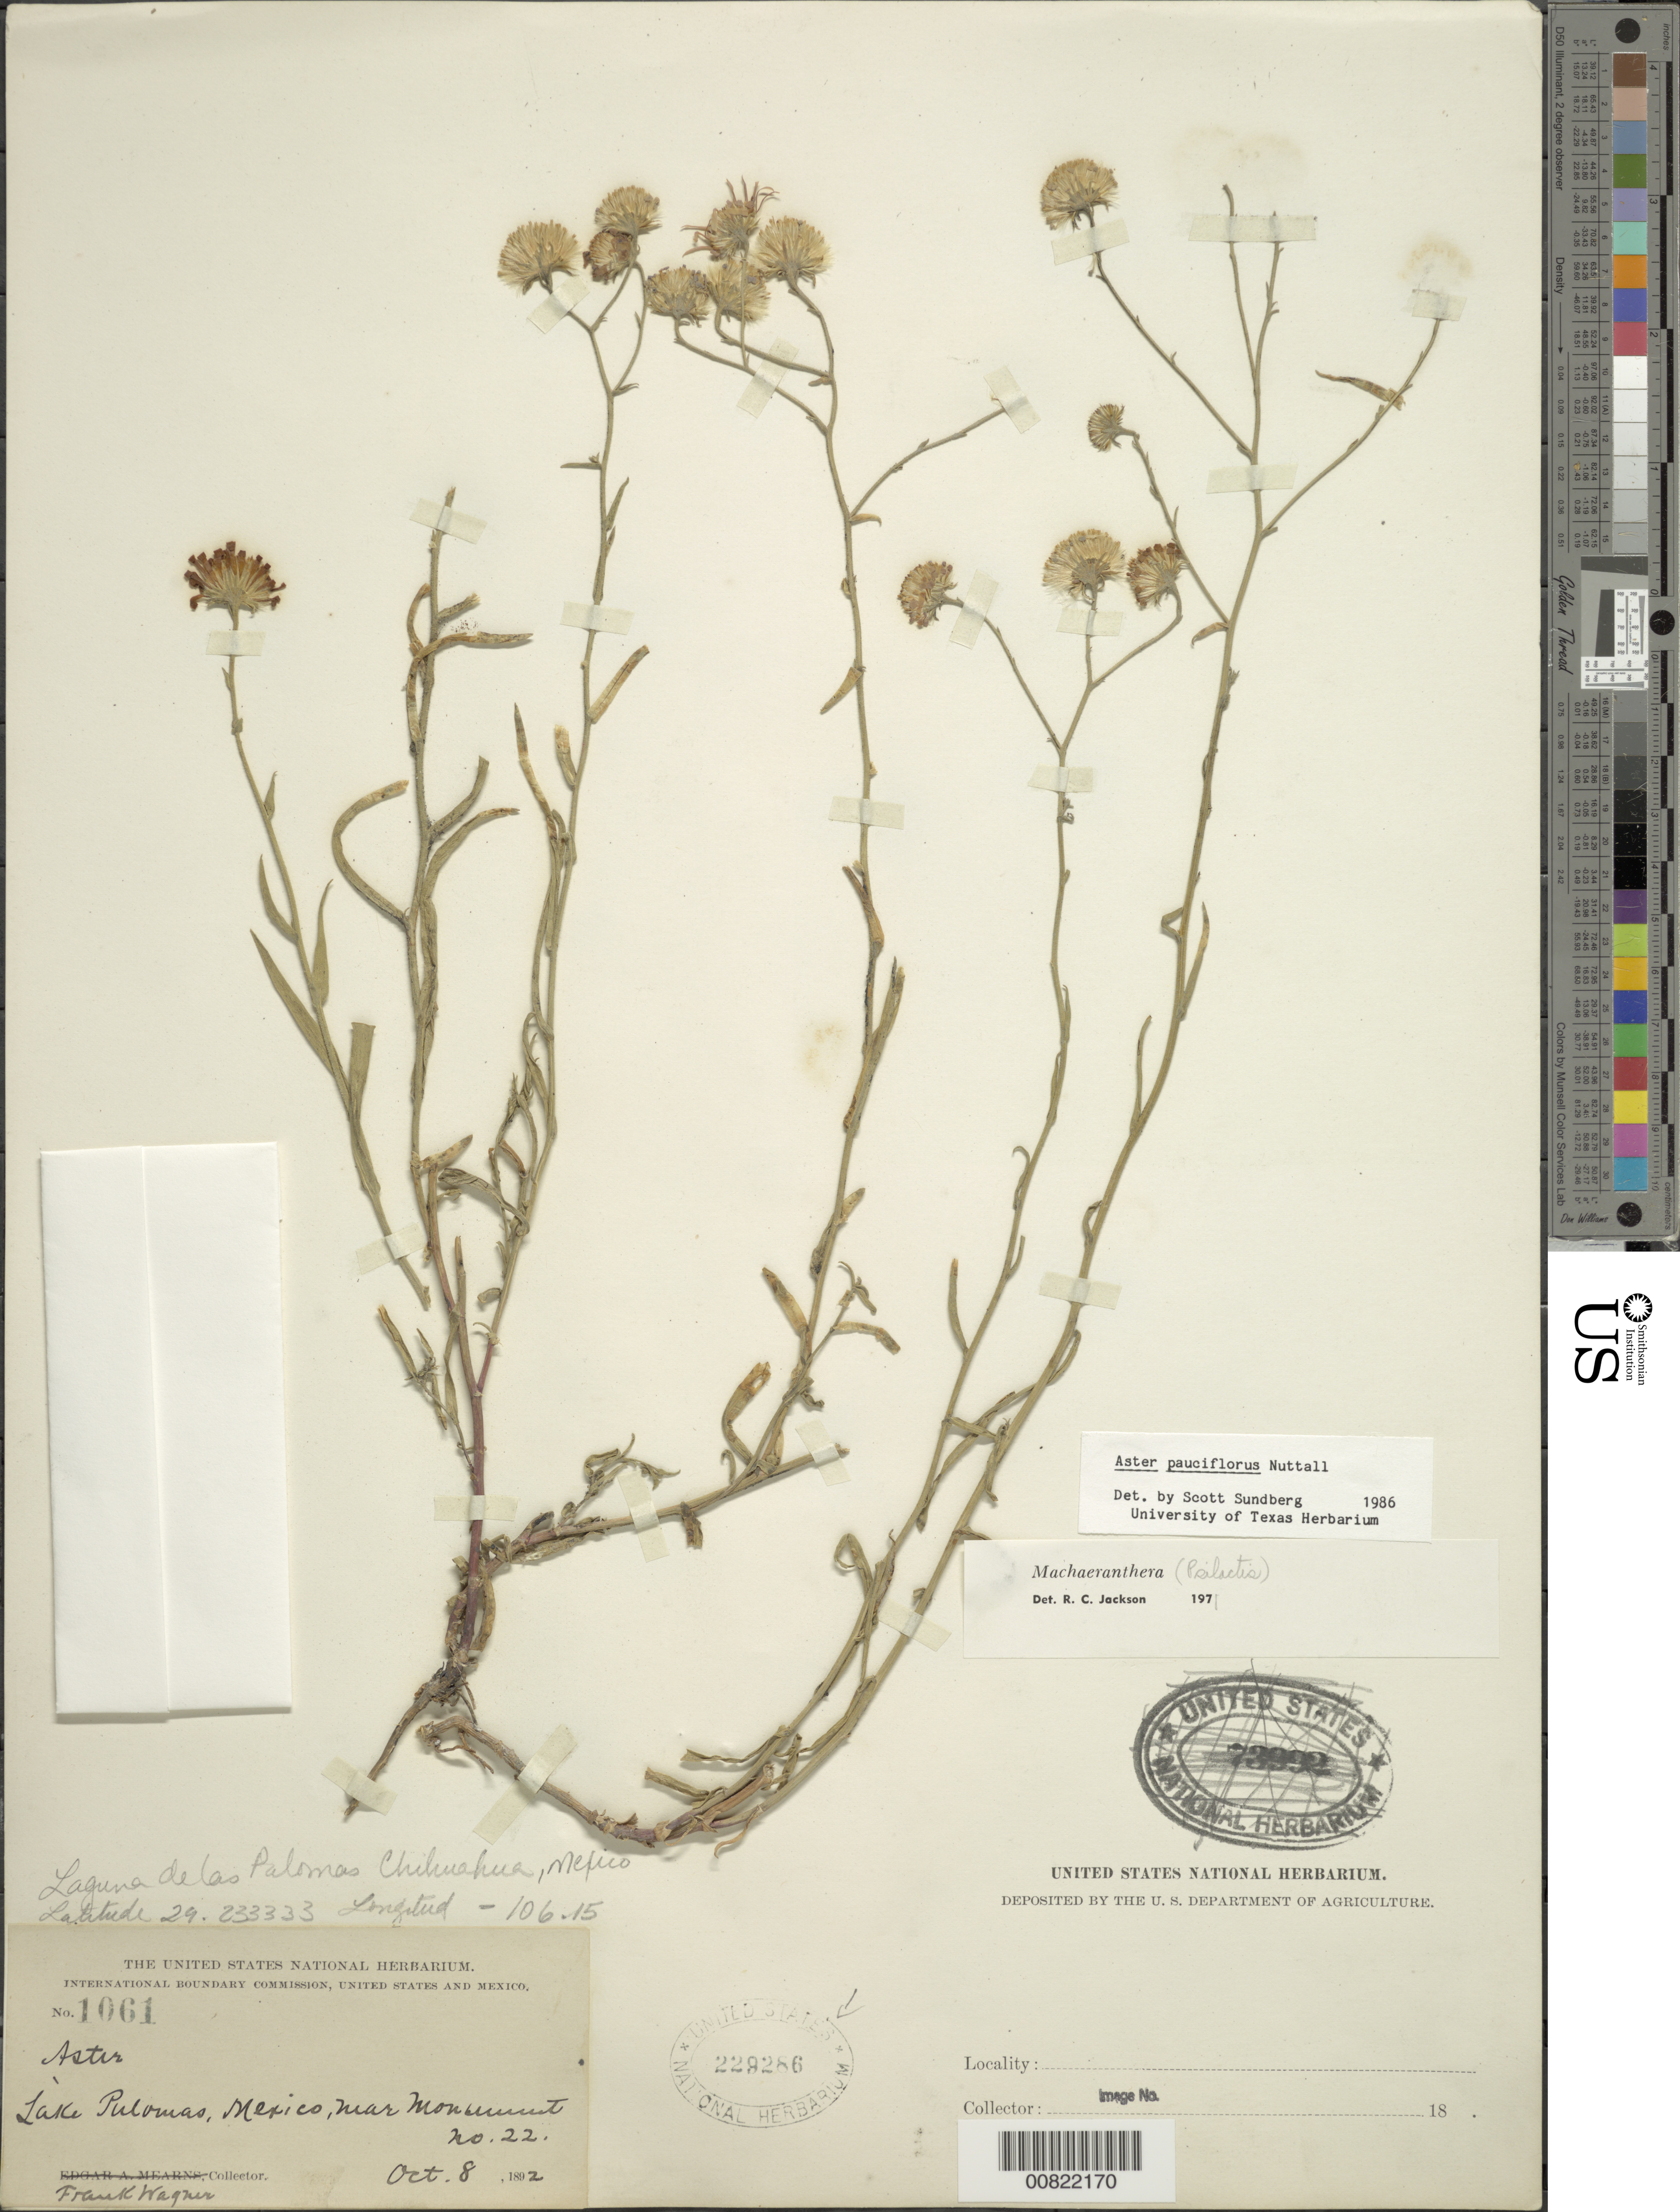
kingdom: Plantae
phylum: Tracheophyta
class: Magnoliopsida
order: Asterales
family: Asteraceae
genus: Almutaster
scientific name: Almutaster pauciflorus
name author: (Nutt.) Á. Löve & D. Löve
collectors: F. Wagner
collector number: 1061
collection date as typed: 08 Oct 1892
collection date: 1892-10-08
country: Mexico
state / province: Chihuahua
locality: Lake Palomas, near monument no. 22.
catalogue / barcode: US 229286